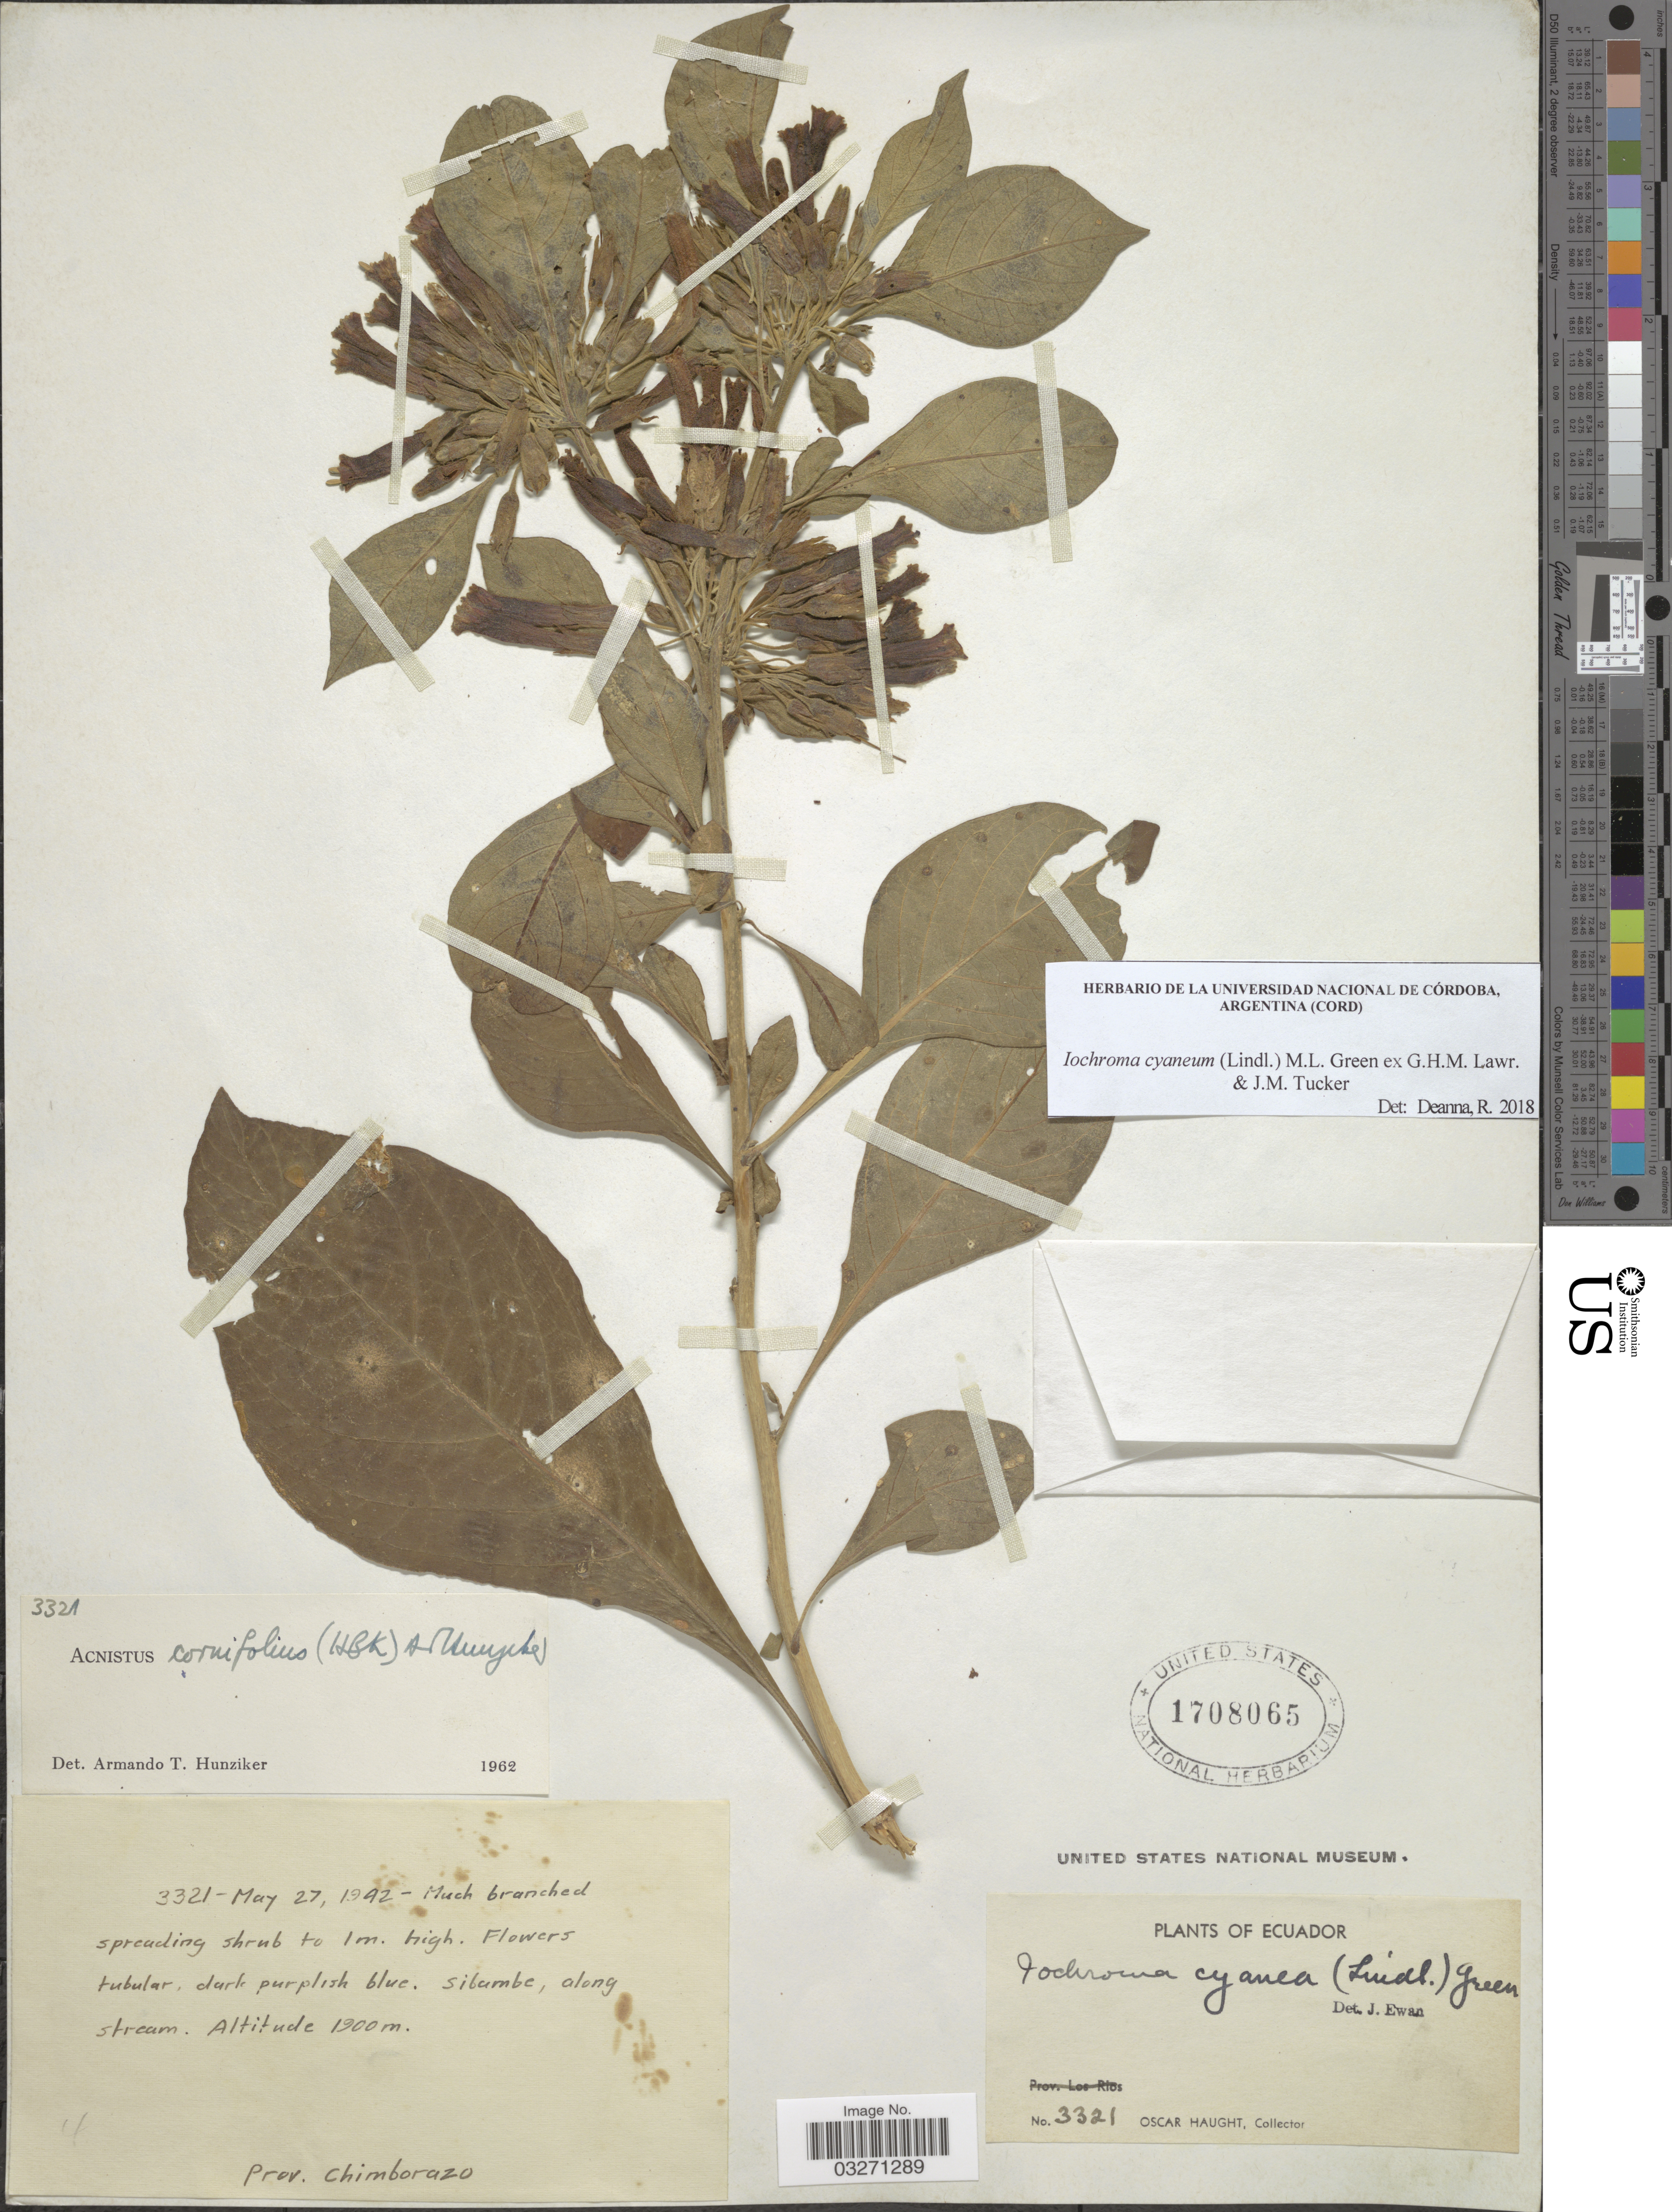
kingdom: Plantae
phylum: Tracheophyta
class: Magnoliopsida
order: Solanales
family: Solanaceae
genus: Iochroma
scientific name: Iochroma cyaneum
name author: (Lindl.) Lawr. & J.M. Tucker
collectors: O. L. Haught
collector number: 3321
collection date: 1942-05-27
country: Ecuador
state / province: Chimborazo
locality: Silumbe, along stream.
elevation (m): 1900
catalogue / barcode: US 1708065